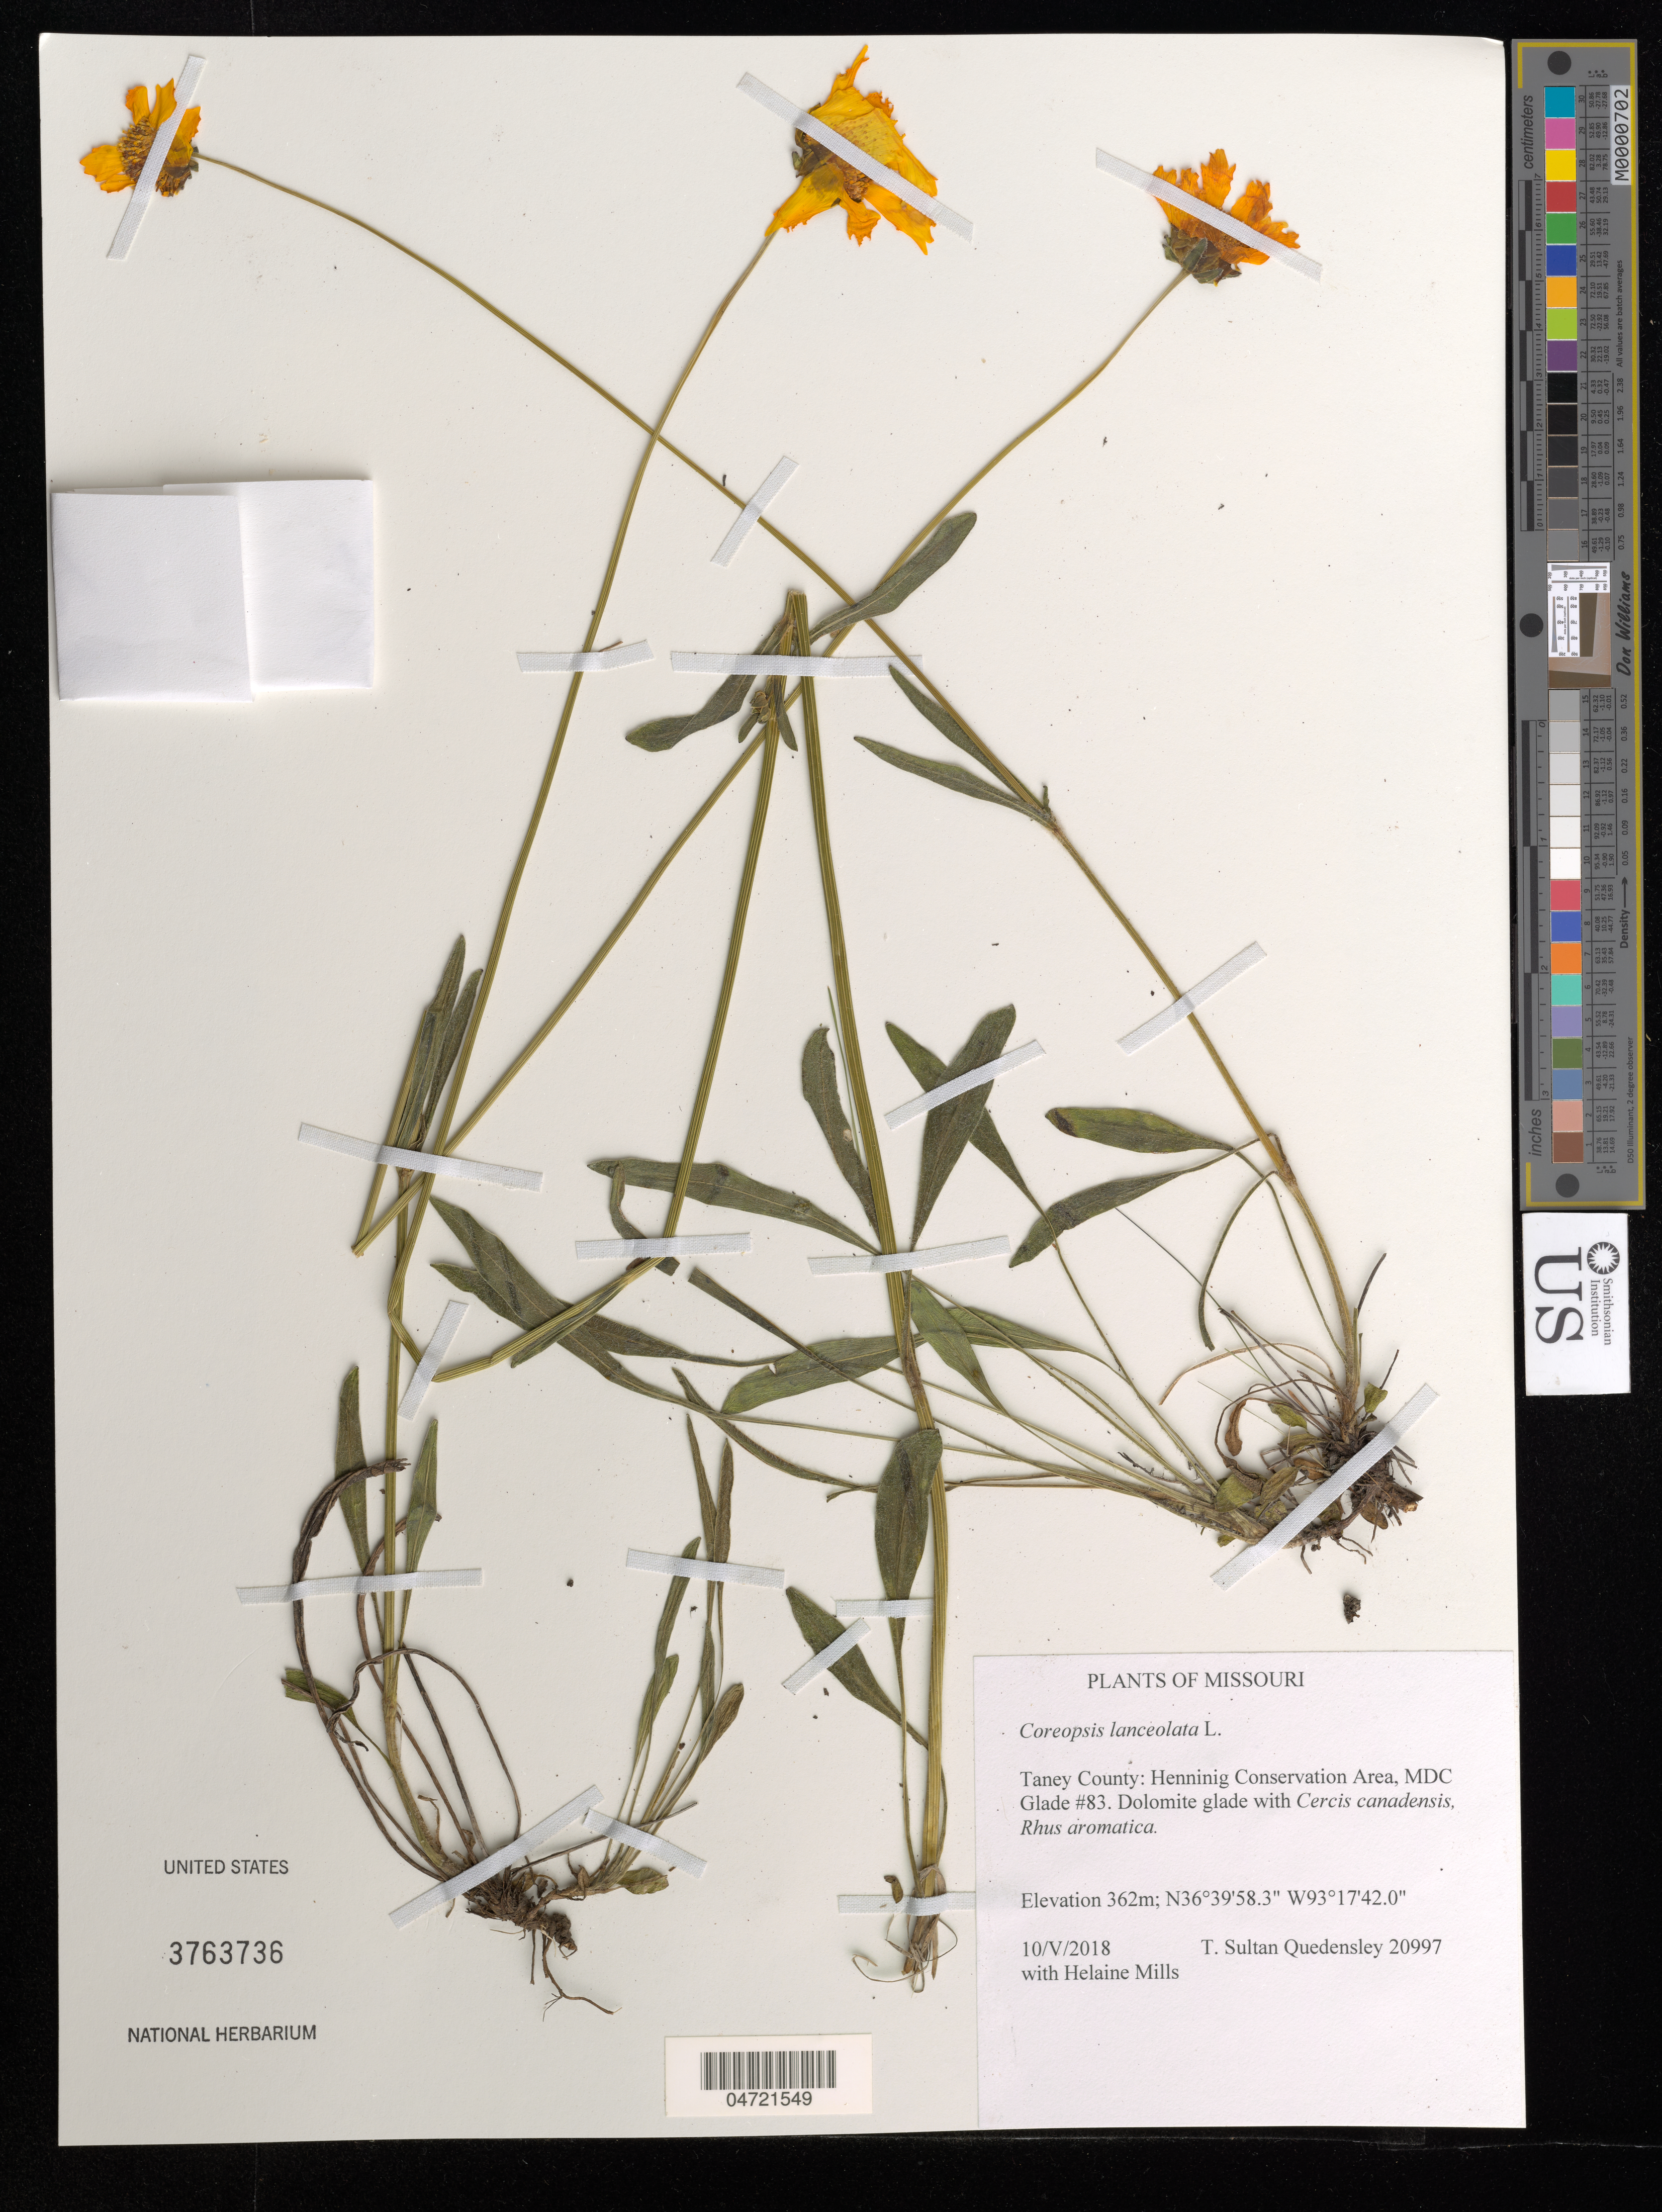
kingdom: Plantae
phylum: Tracheophyta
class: Magnoliopsida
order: Asterales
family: Asteraceae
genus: Coreopsis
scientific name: Coreopsis lanceolata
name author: L.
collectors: T. S. Quedensley & H. Mills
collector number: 20997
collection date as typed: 10 May 2018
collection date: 2018-05-10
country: United States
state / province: Missouri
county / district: Taney County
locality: Henninig Conservation Area, MDC Glade #83.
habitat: Dolomite glade.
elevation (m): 362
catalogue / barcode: US 3763736